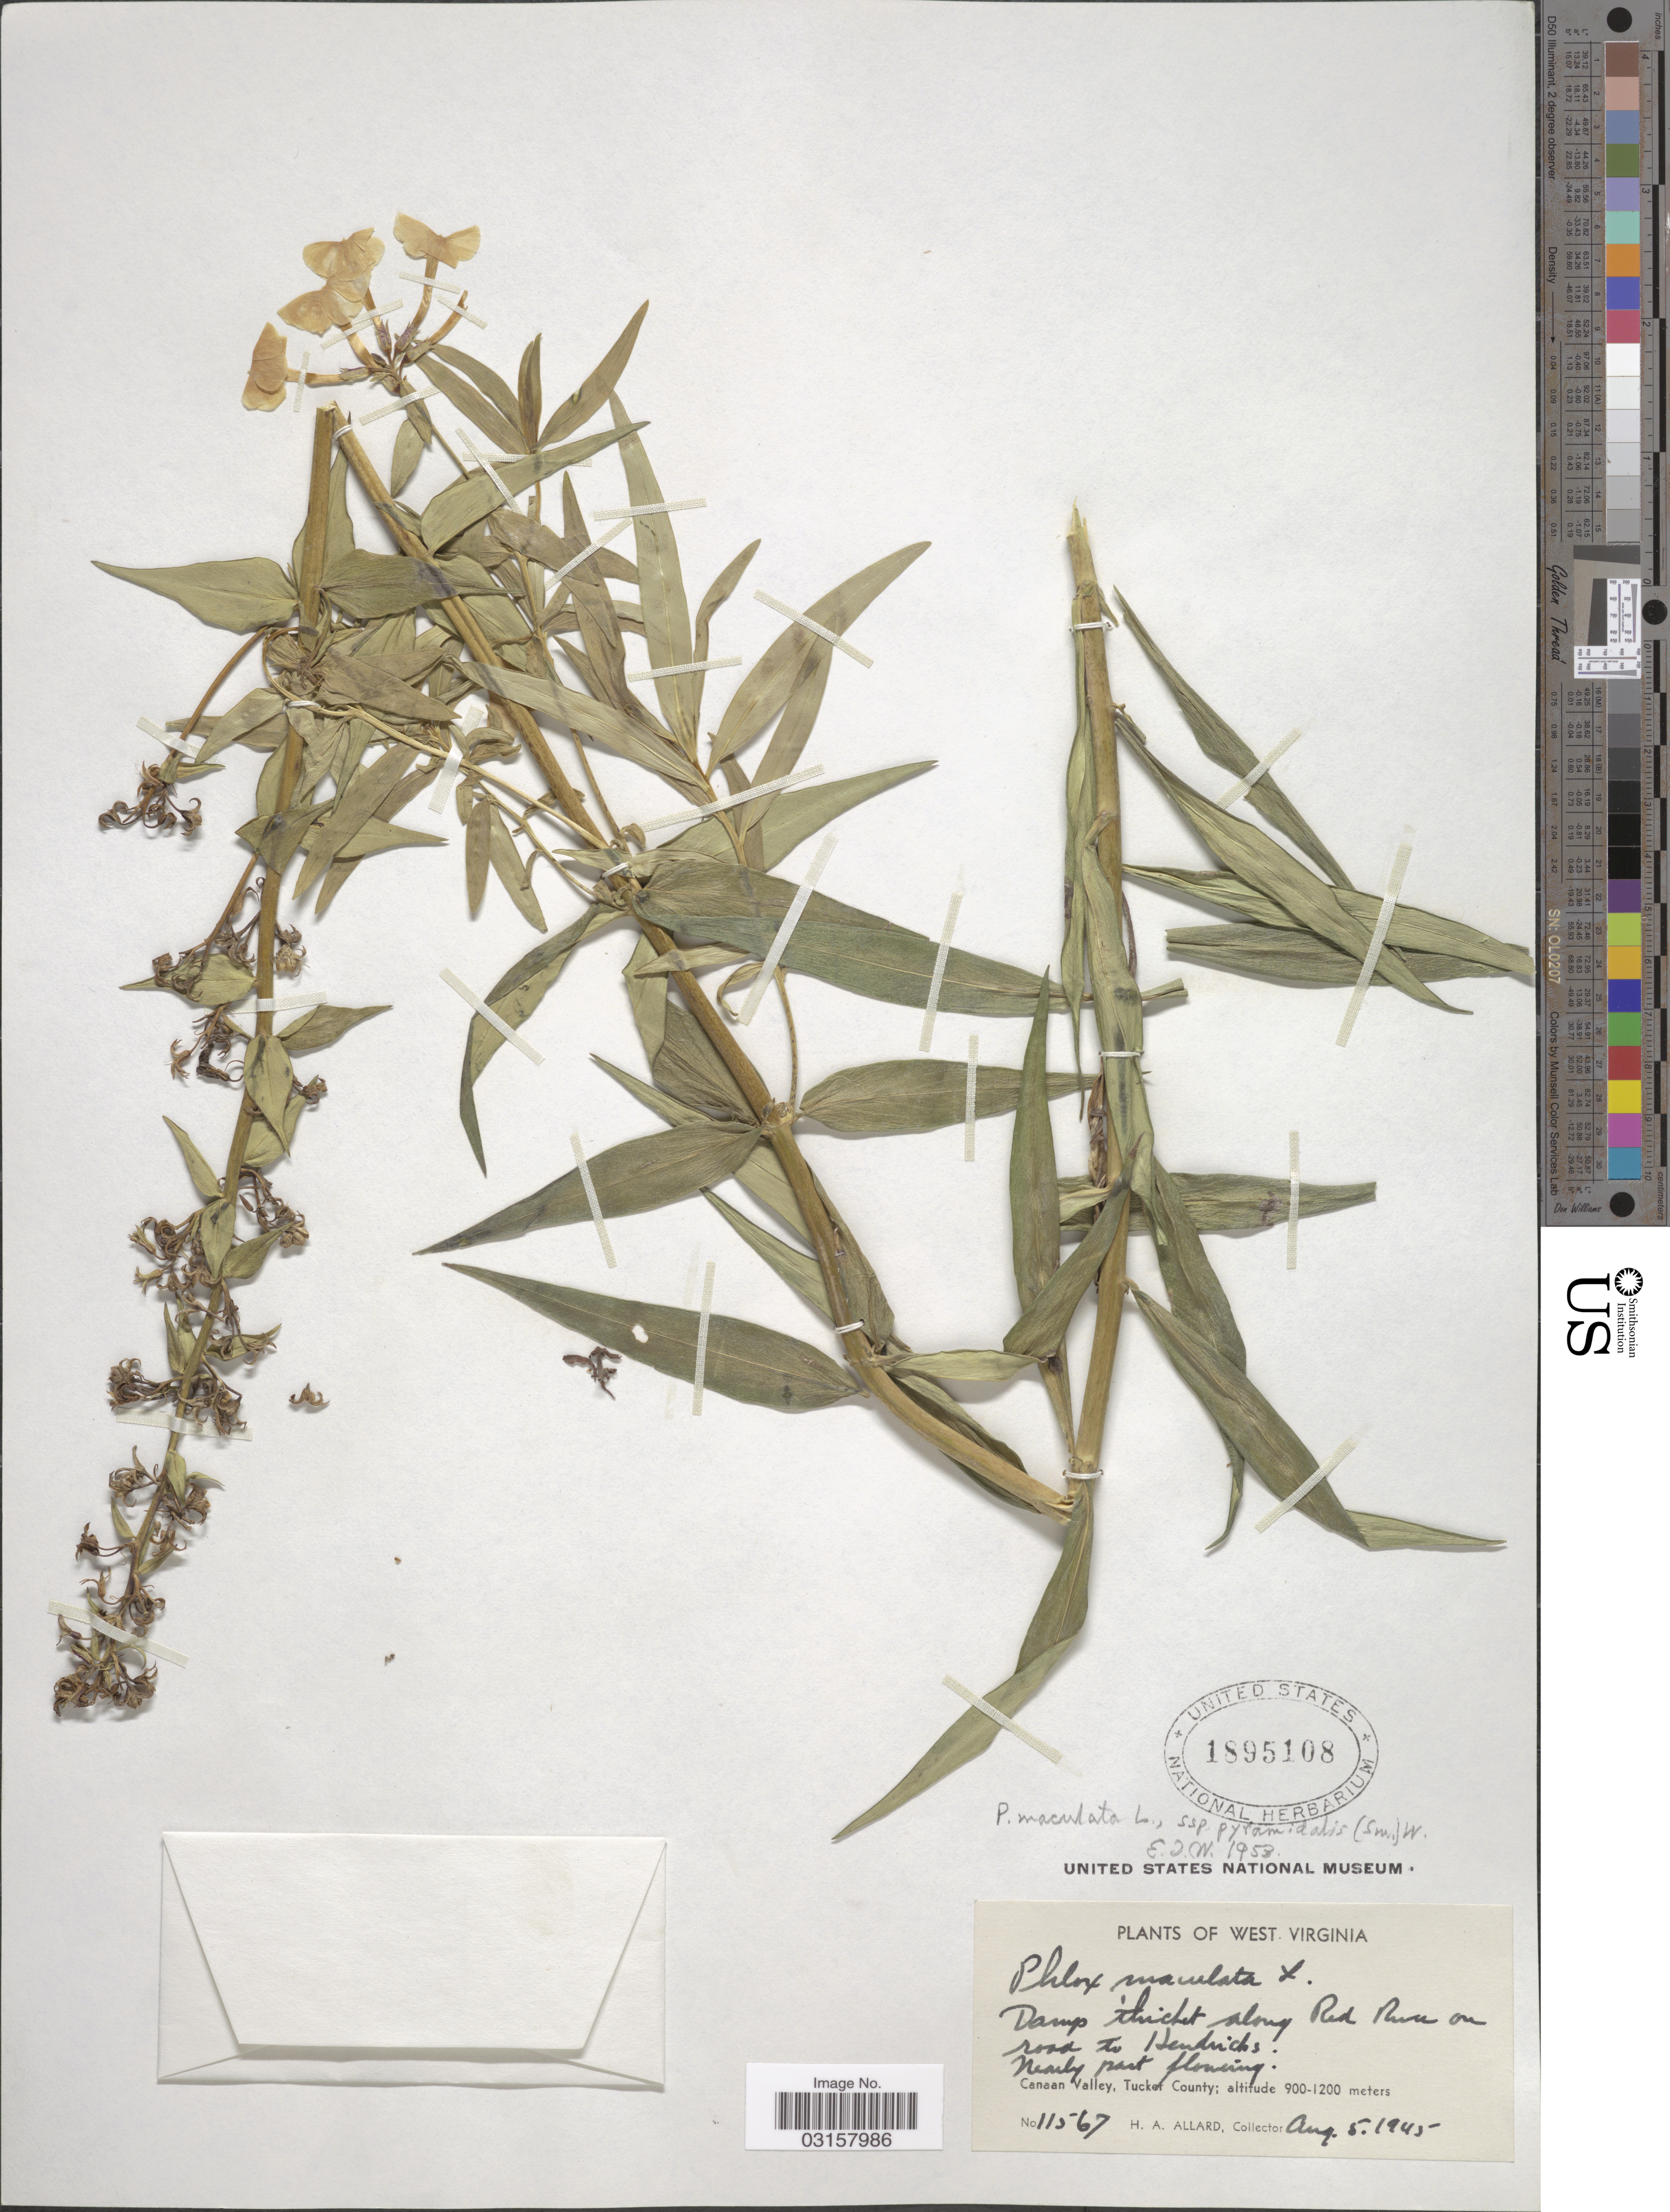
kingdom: Plantae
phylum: Tracheophyta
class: Magnoliopsida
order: Ericales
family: Polemoniaceae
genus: Phlox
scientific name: Phlox x pyramidalis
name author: (Sm.) Wherry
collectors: H. A. Allard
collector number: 11567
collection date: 1945-08-05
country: United States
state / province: West Virginia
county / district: Tucker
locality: Damp thicket along Red Run on road to Hendricks. Canaan Valley, Tucker County.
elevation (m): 900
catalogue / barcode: US 1895108